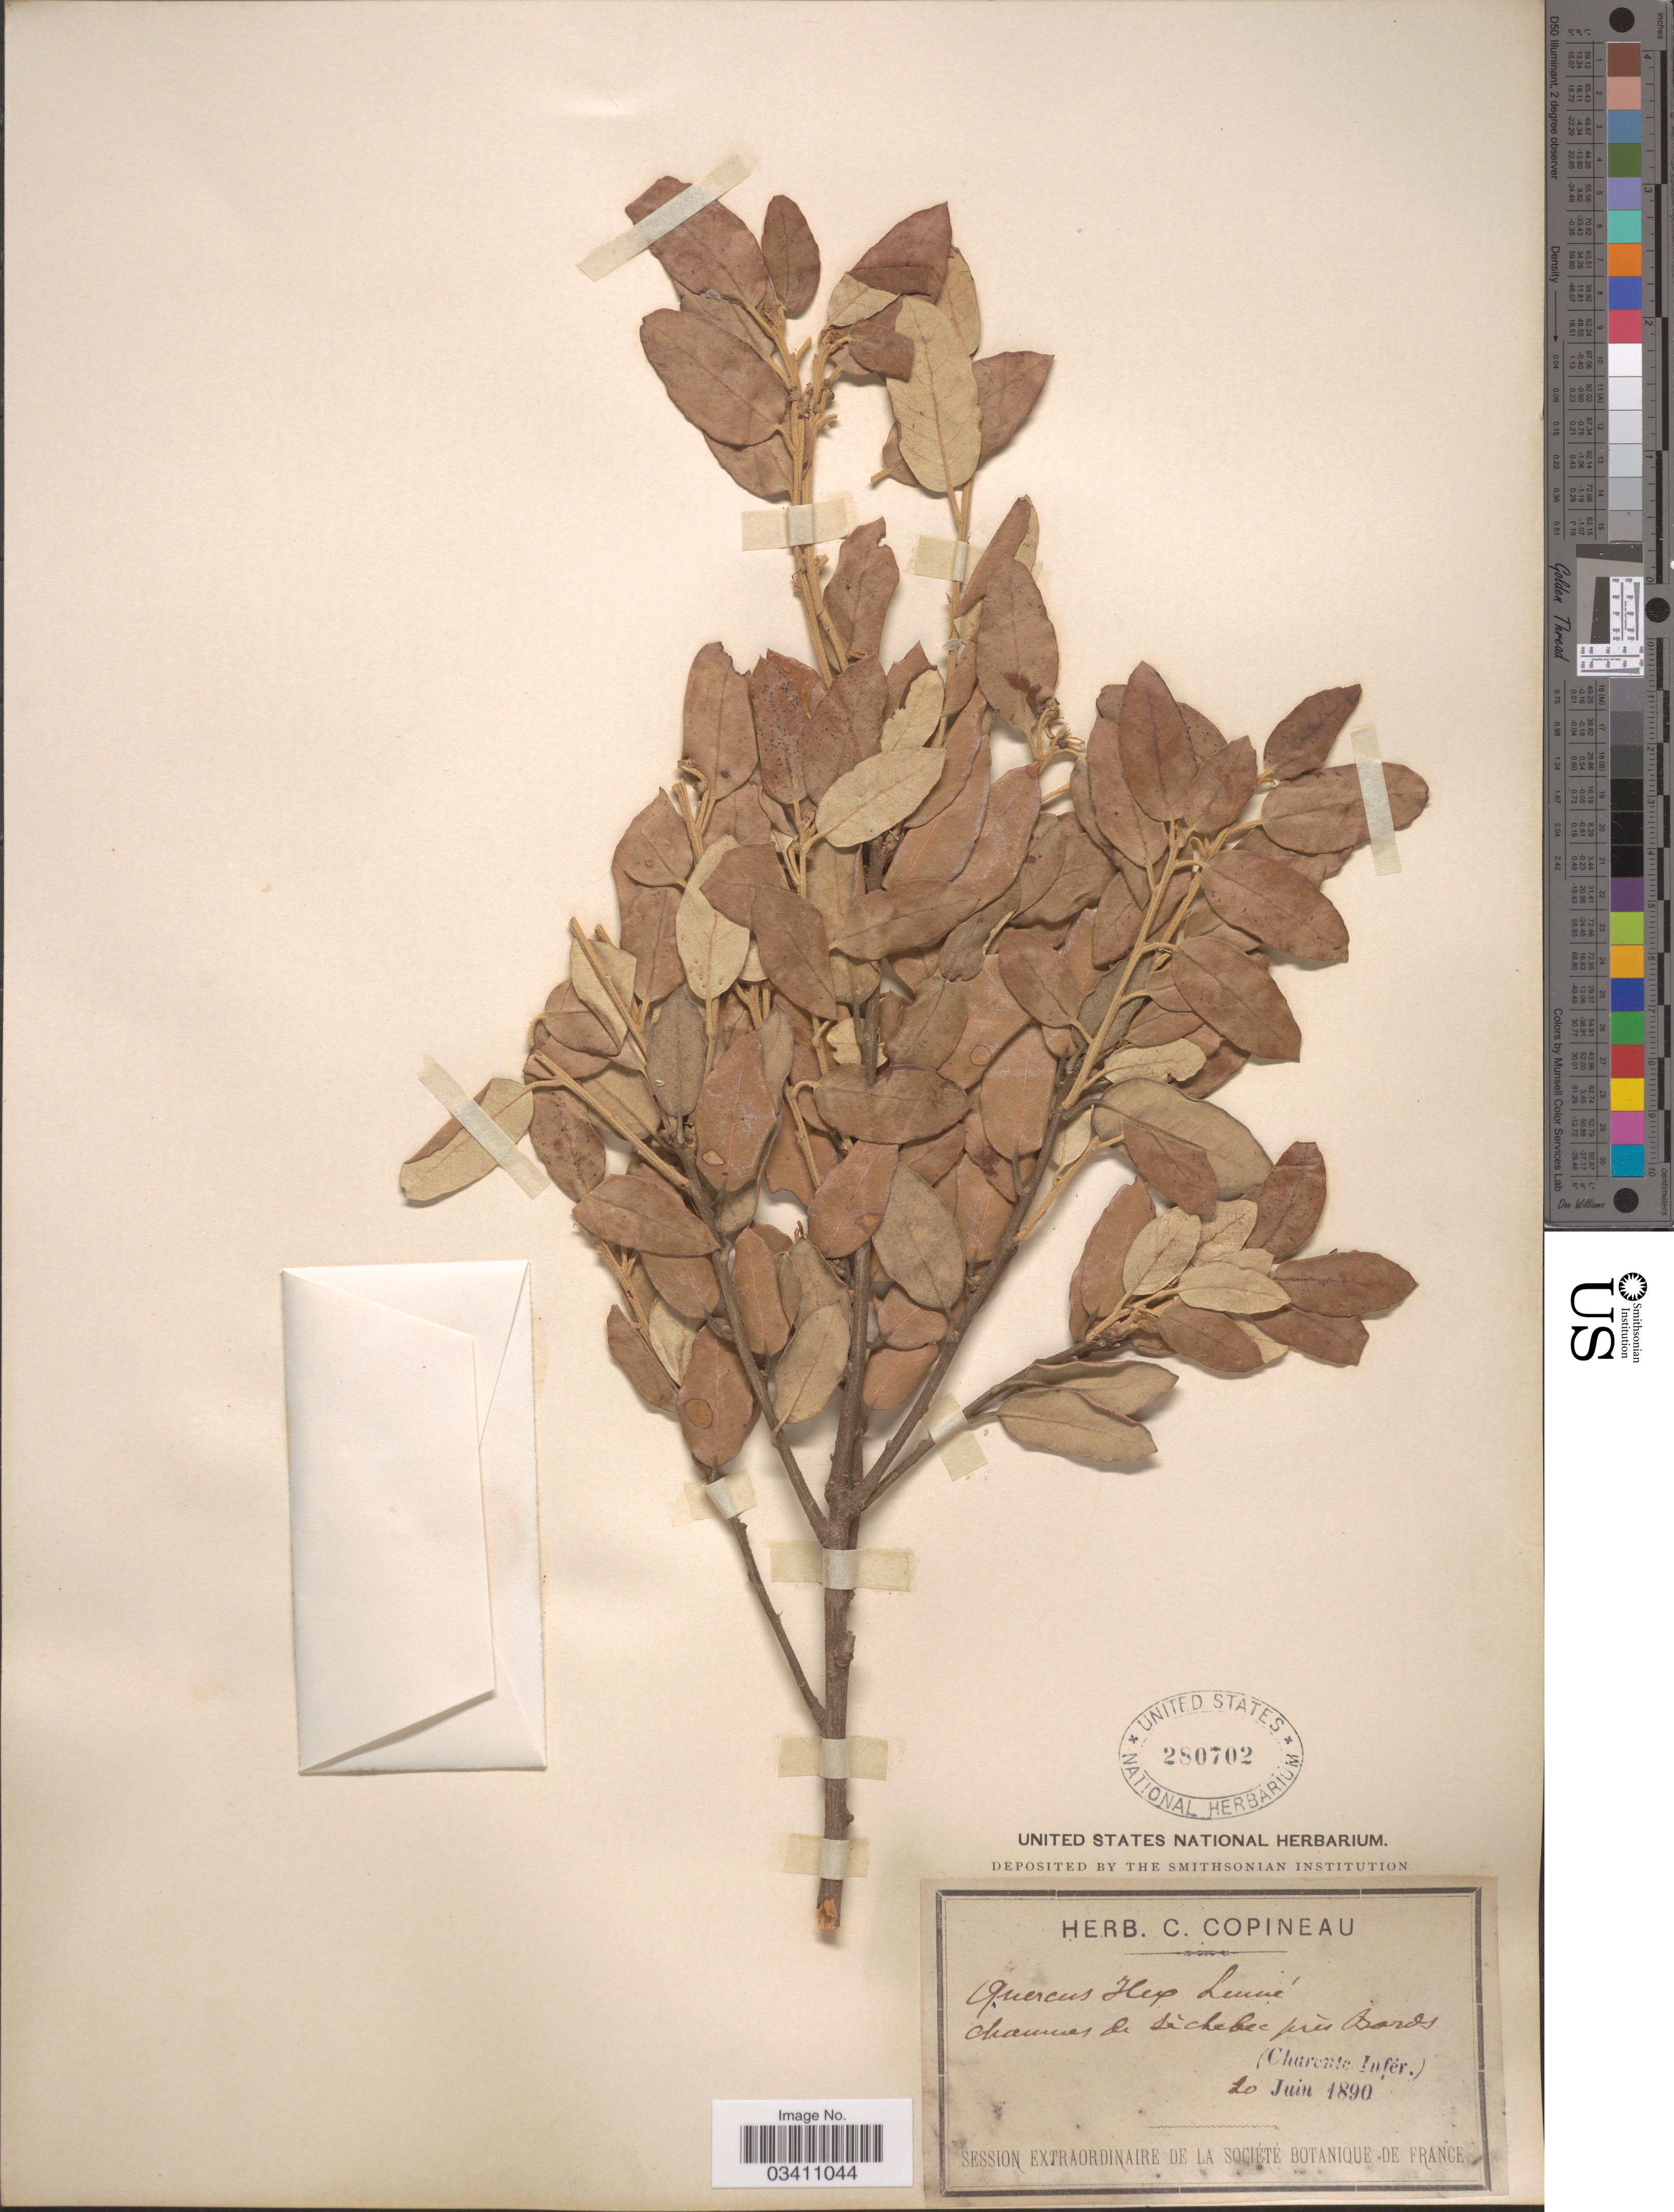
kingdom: Plantae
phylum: Tracheophyta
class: Magnoliopsida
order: Fagales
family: Fagaceae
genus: Quercus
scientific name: Quercus ilex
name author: Lour.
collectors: ex herb. C. Copineau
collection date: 1890-06-20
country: France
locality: Chaunnes de Sichebec prés Bords (Charente Infér).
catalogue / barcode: US 280702